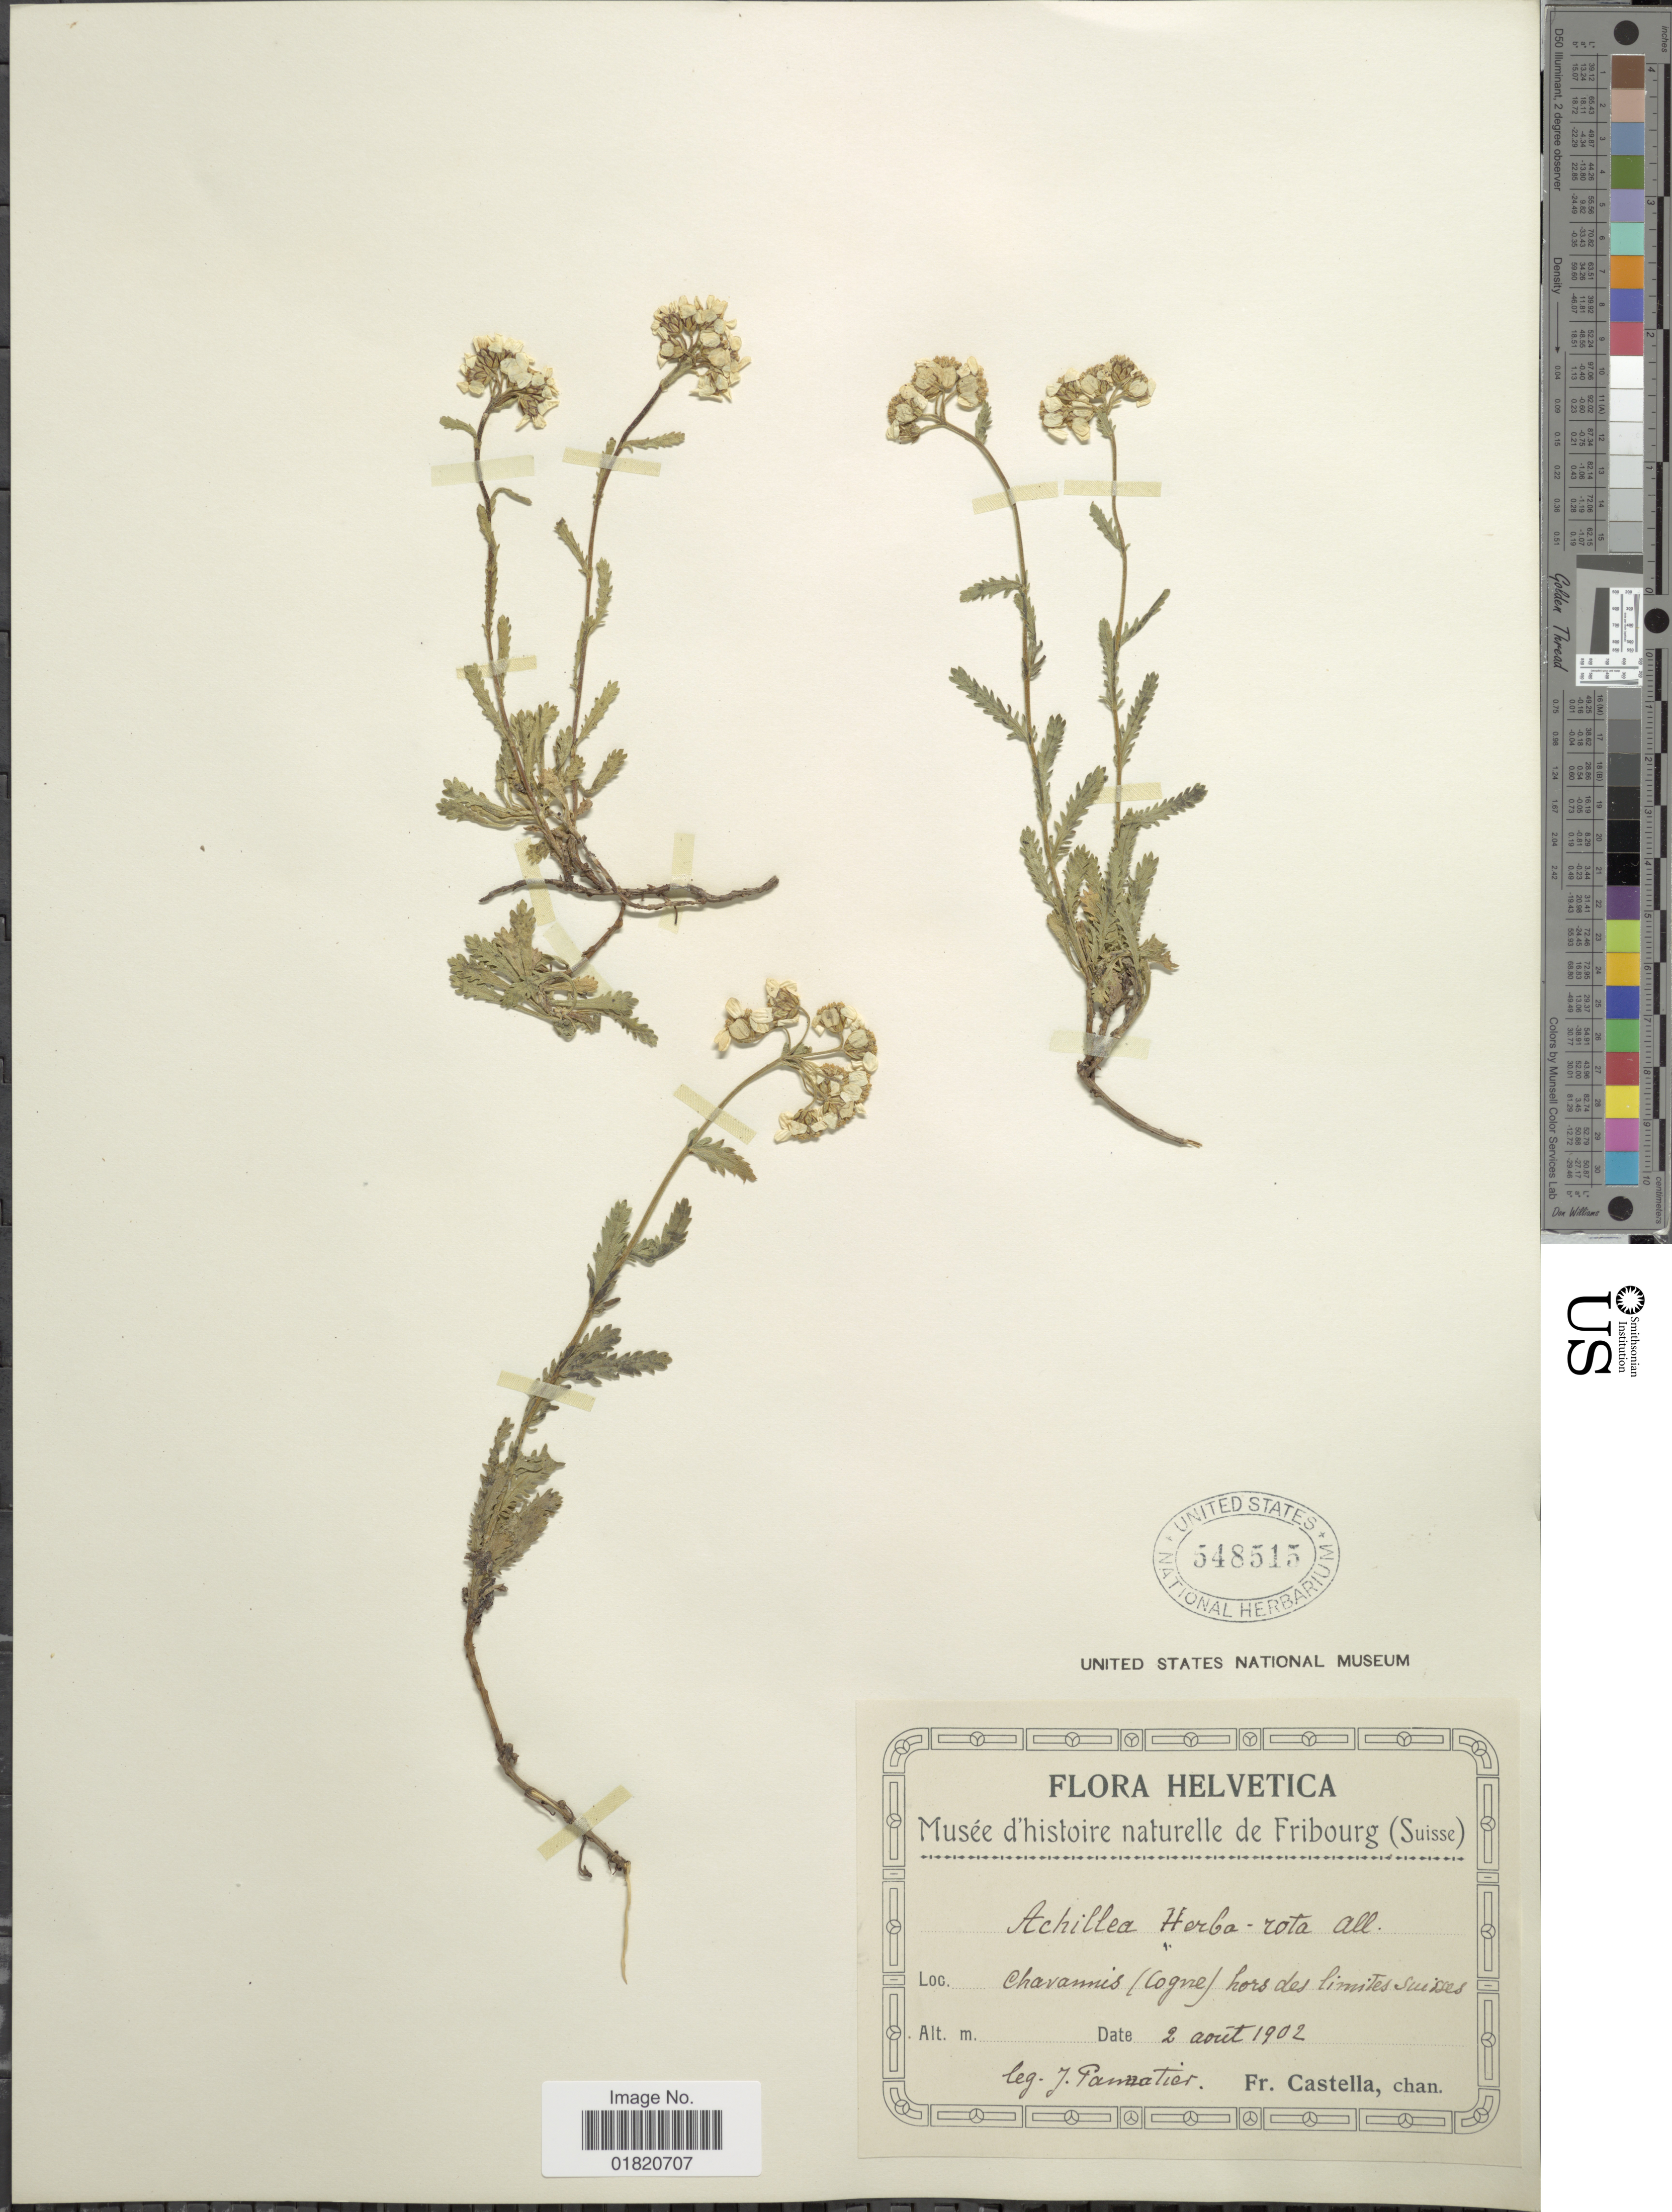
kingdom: Plantae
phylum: Tracheophyta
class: Magnoliopsida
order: Asterales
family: Asteraceae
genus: Achillea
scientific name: Achillea herbarota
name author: All.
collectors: J. Pannatier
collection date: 1902-08-02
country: Switzerland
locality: Helvetica. Chavannis (cogne) hors des limites suisses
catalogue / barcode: US 548515